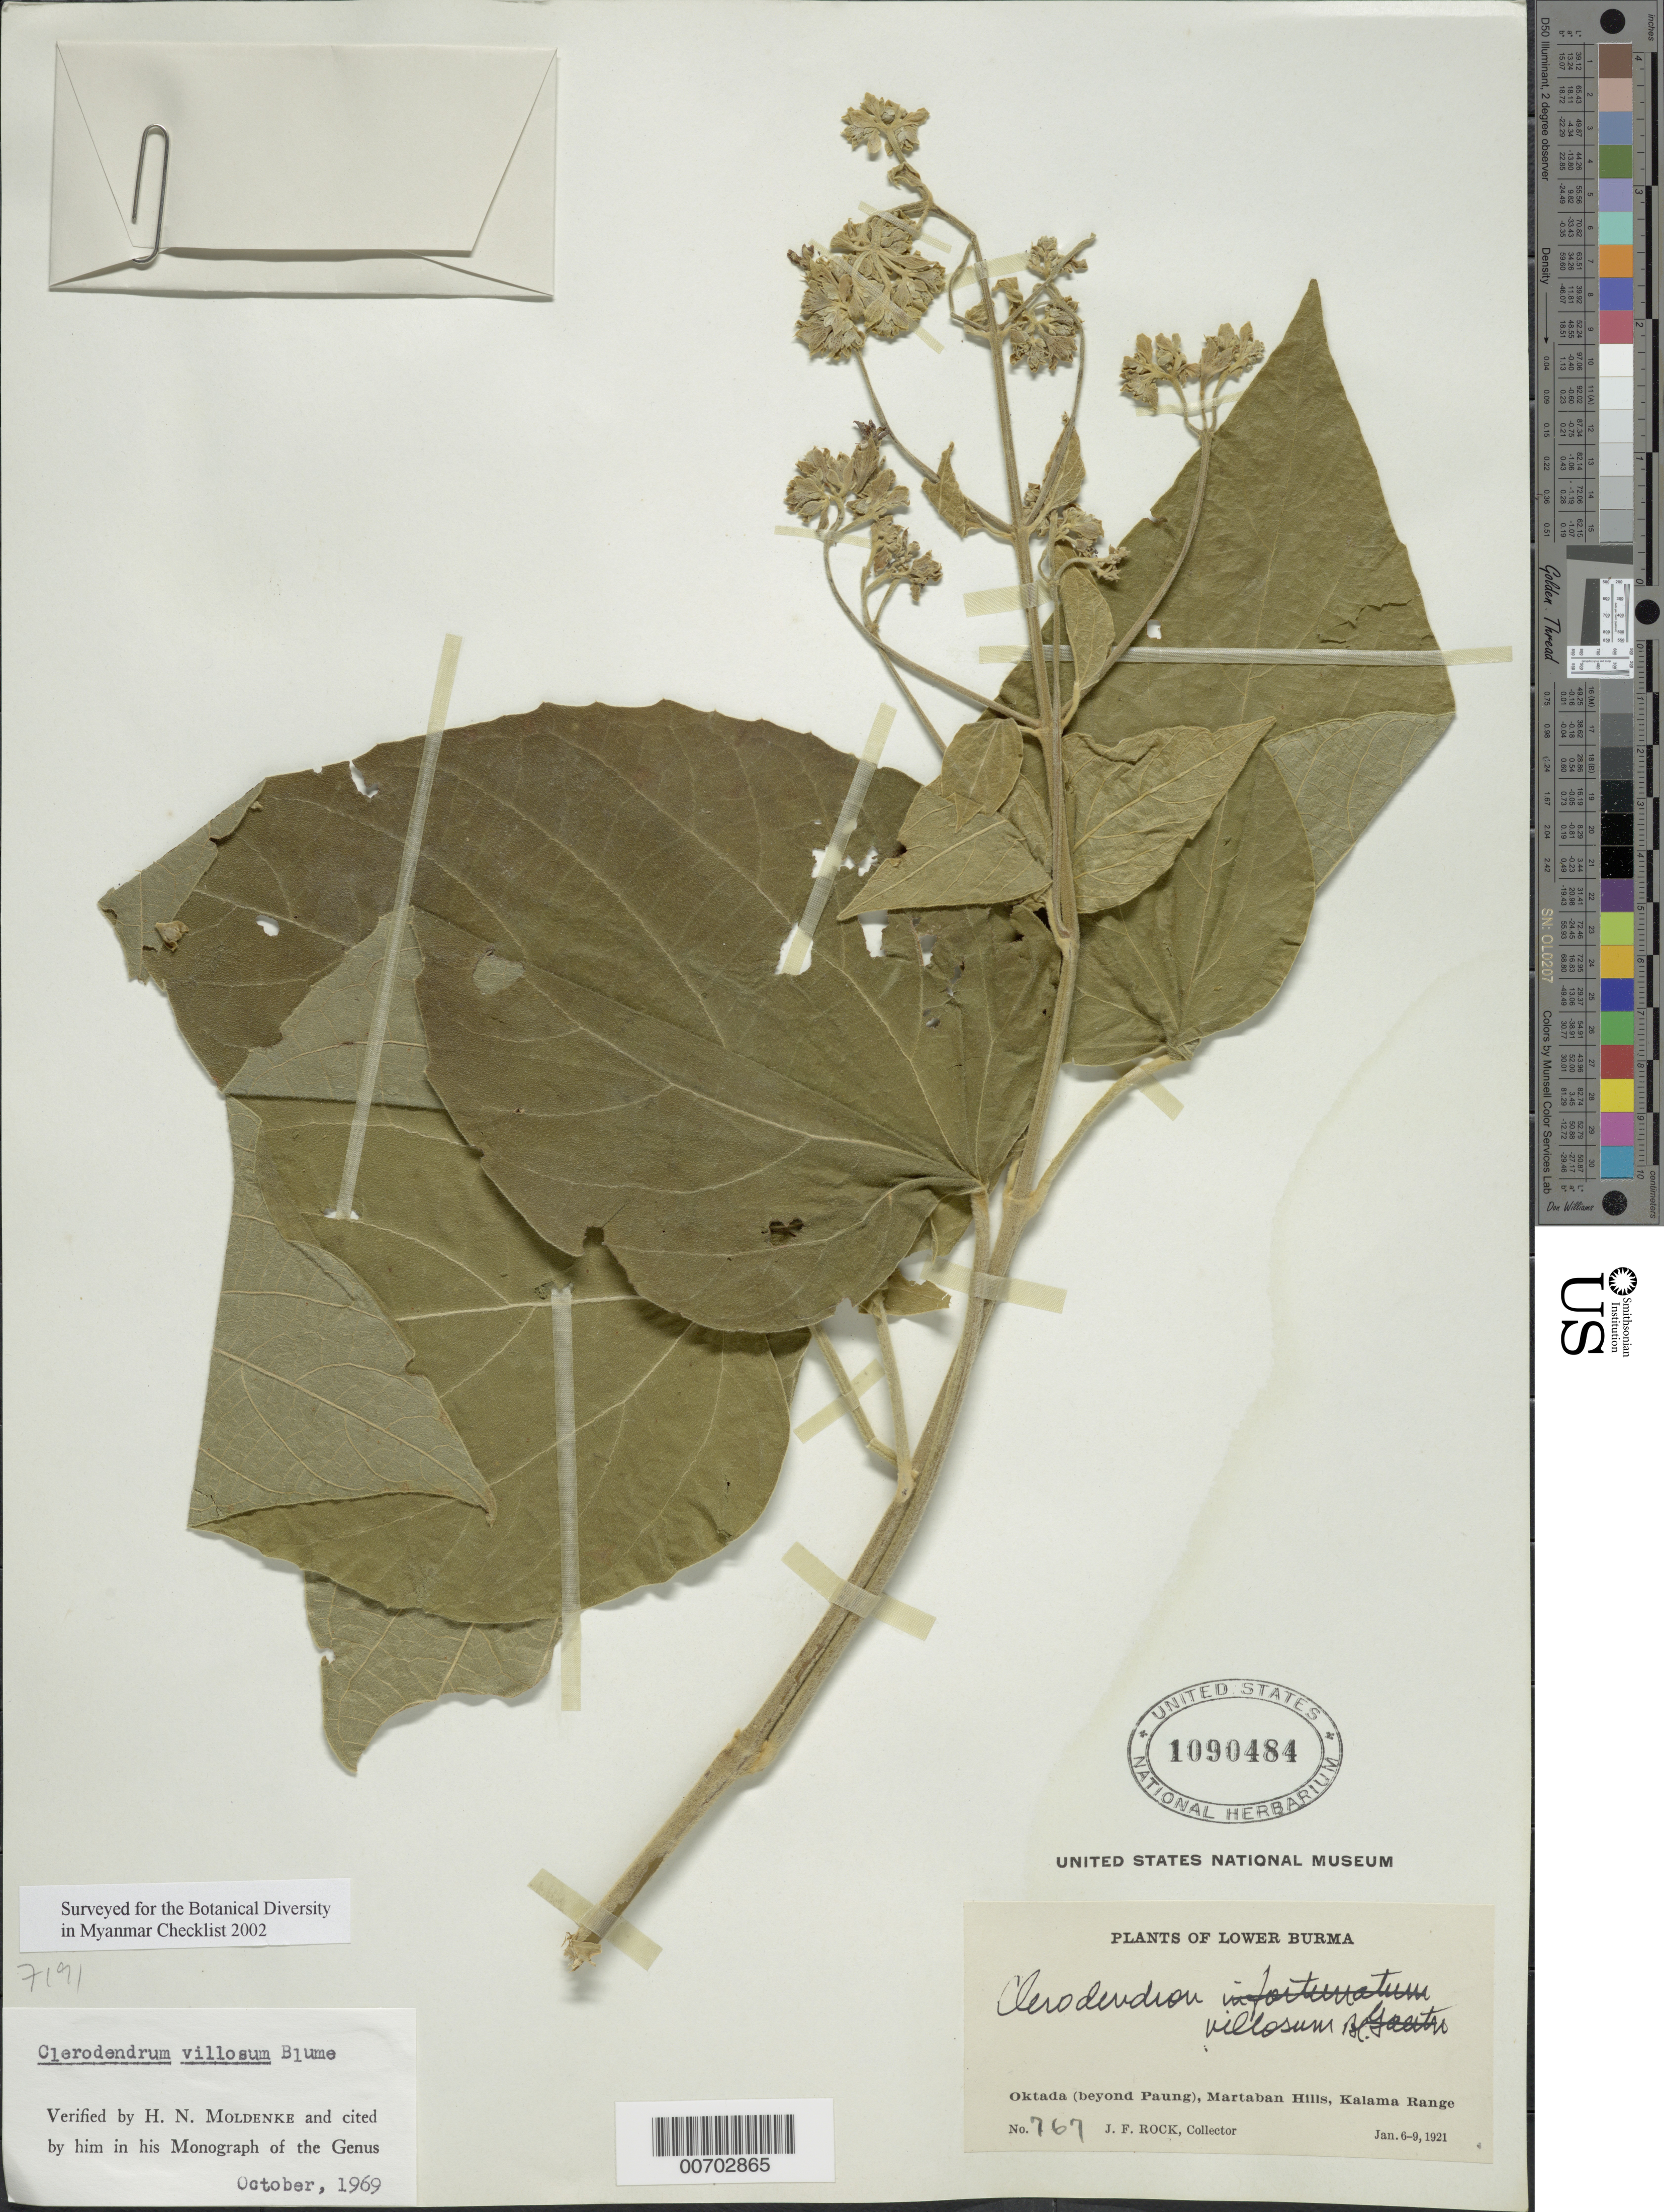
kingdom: Plantae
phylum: Tracheophyta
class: Magnoliopsida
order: Lamiales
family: Lamiaceae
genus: Clerodendrum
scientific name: Clerodendrum villosum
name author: Blume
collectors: J. F. Rock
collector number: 767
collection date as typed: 06 Jan 1921 to 09 Jan 1921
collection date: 1921-01-06/1921-01-09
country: Myanmar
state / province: Arakan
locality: Rakhine, Oktada (beyond Paung) Martaban Hills, Kalama Range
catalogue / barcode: US 1090484